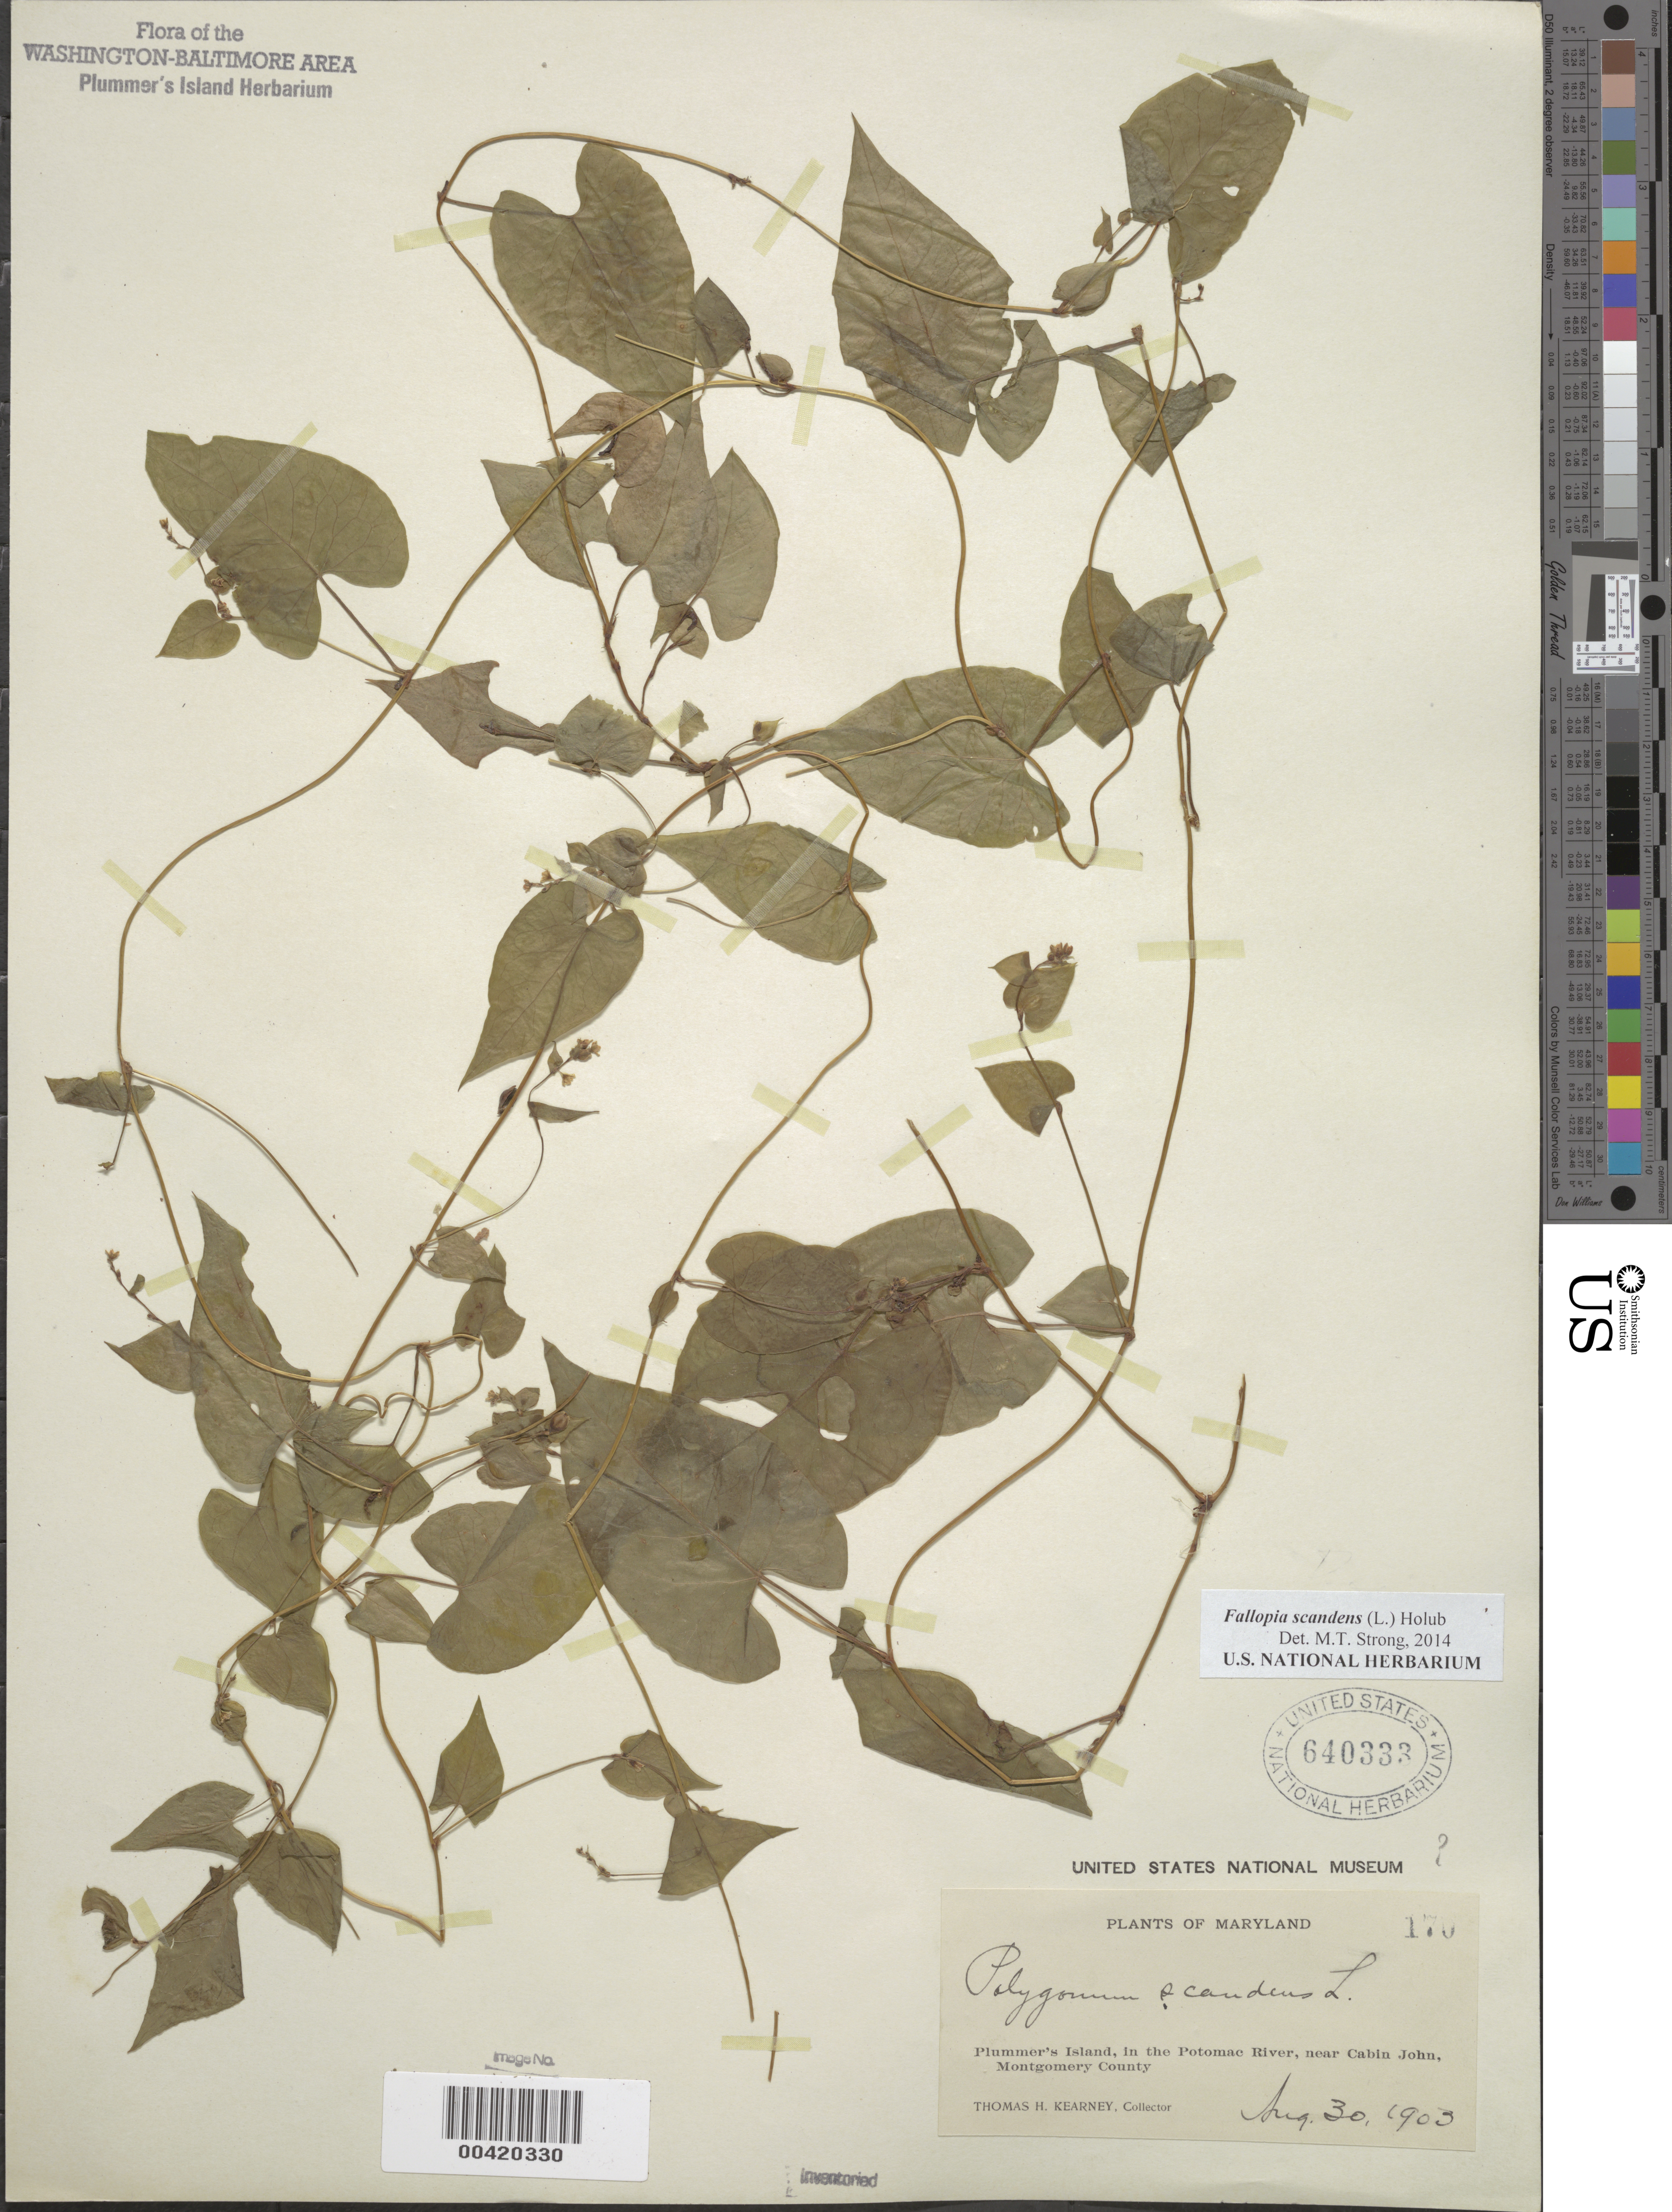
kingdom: Plantae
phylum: Tracheophyta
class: Magnoliopsida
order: Caryophyllales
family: Polygonaceae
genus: Fallopia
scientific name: Fallopia scandens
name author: (L.) Holub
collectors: T. H. Kearney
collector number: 170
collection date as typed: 30 Aug 1903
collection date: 1903-08-30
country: United States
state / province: Maryland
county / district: Montgomery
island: Plummers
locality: Plummer's Island C. & O. Canal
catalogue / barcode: US 640333